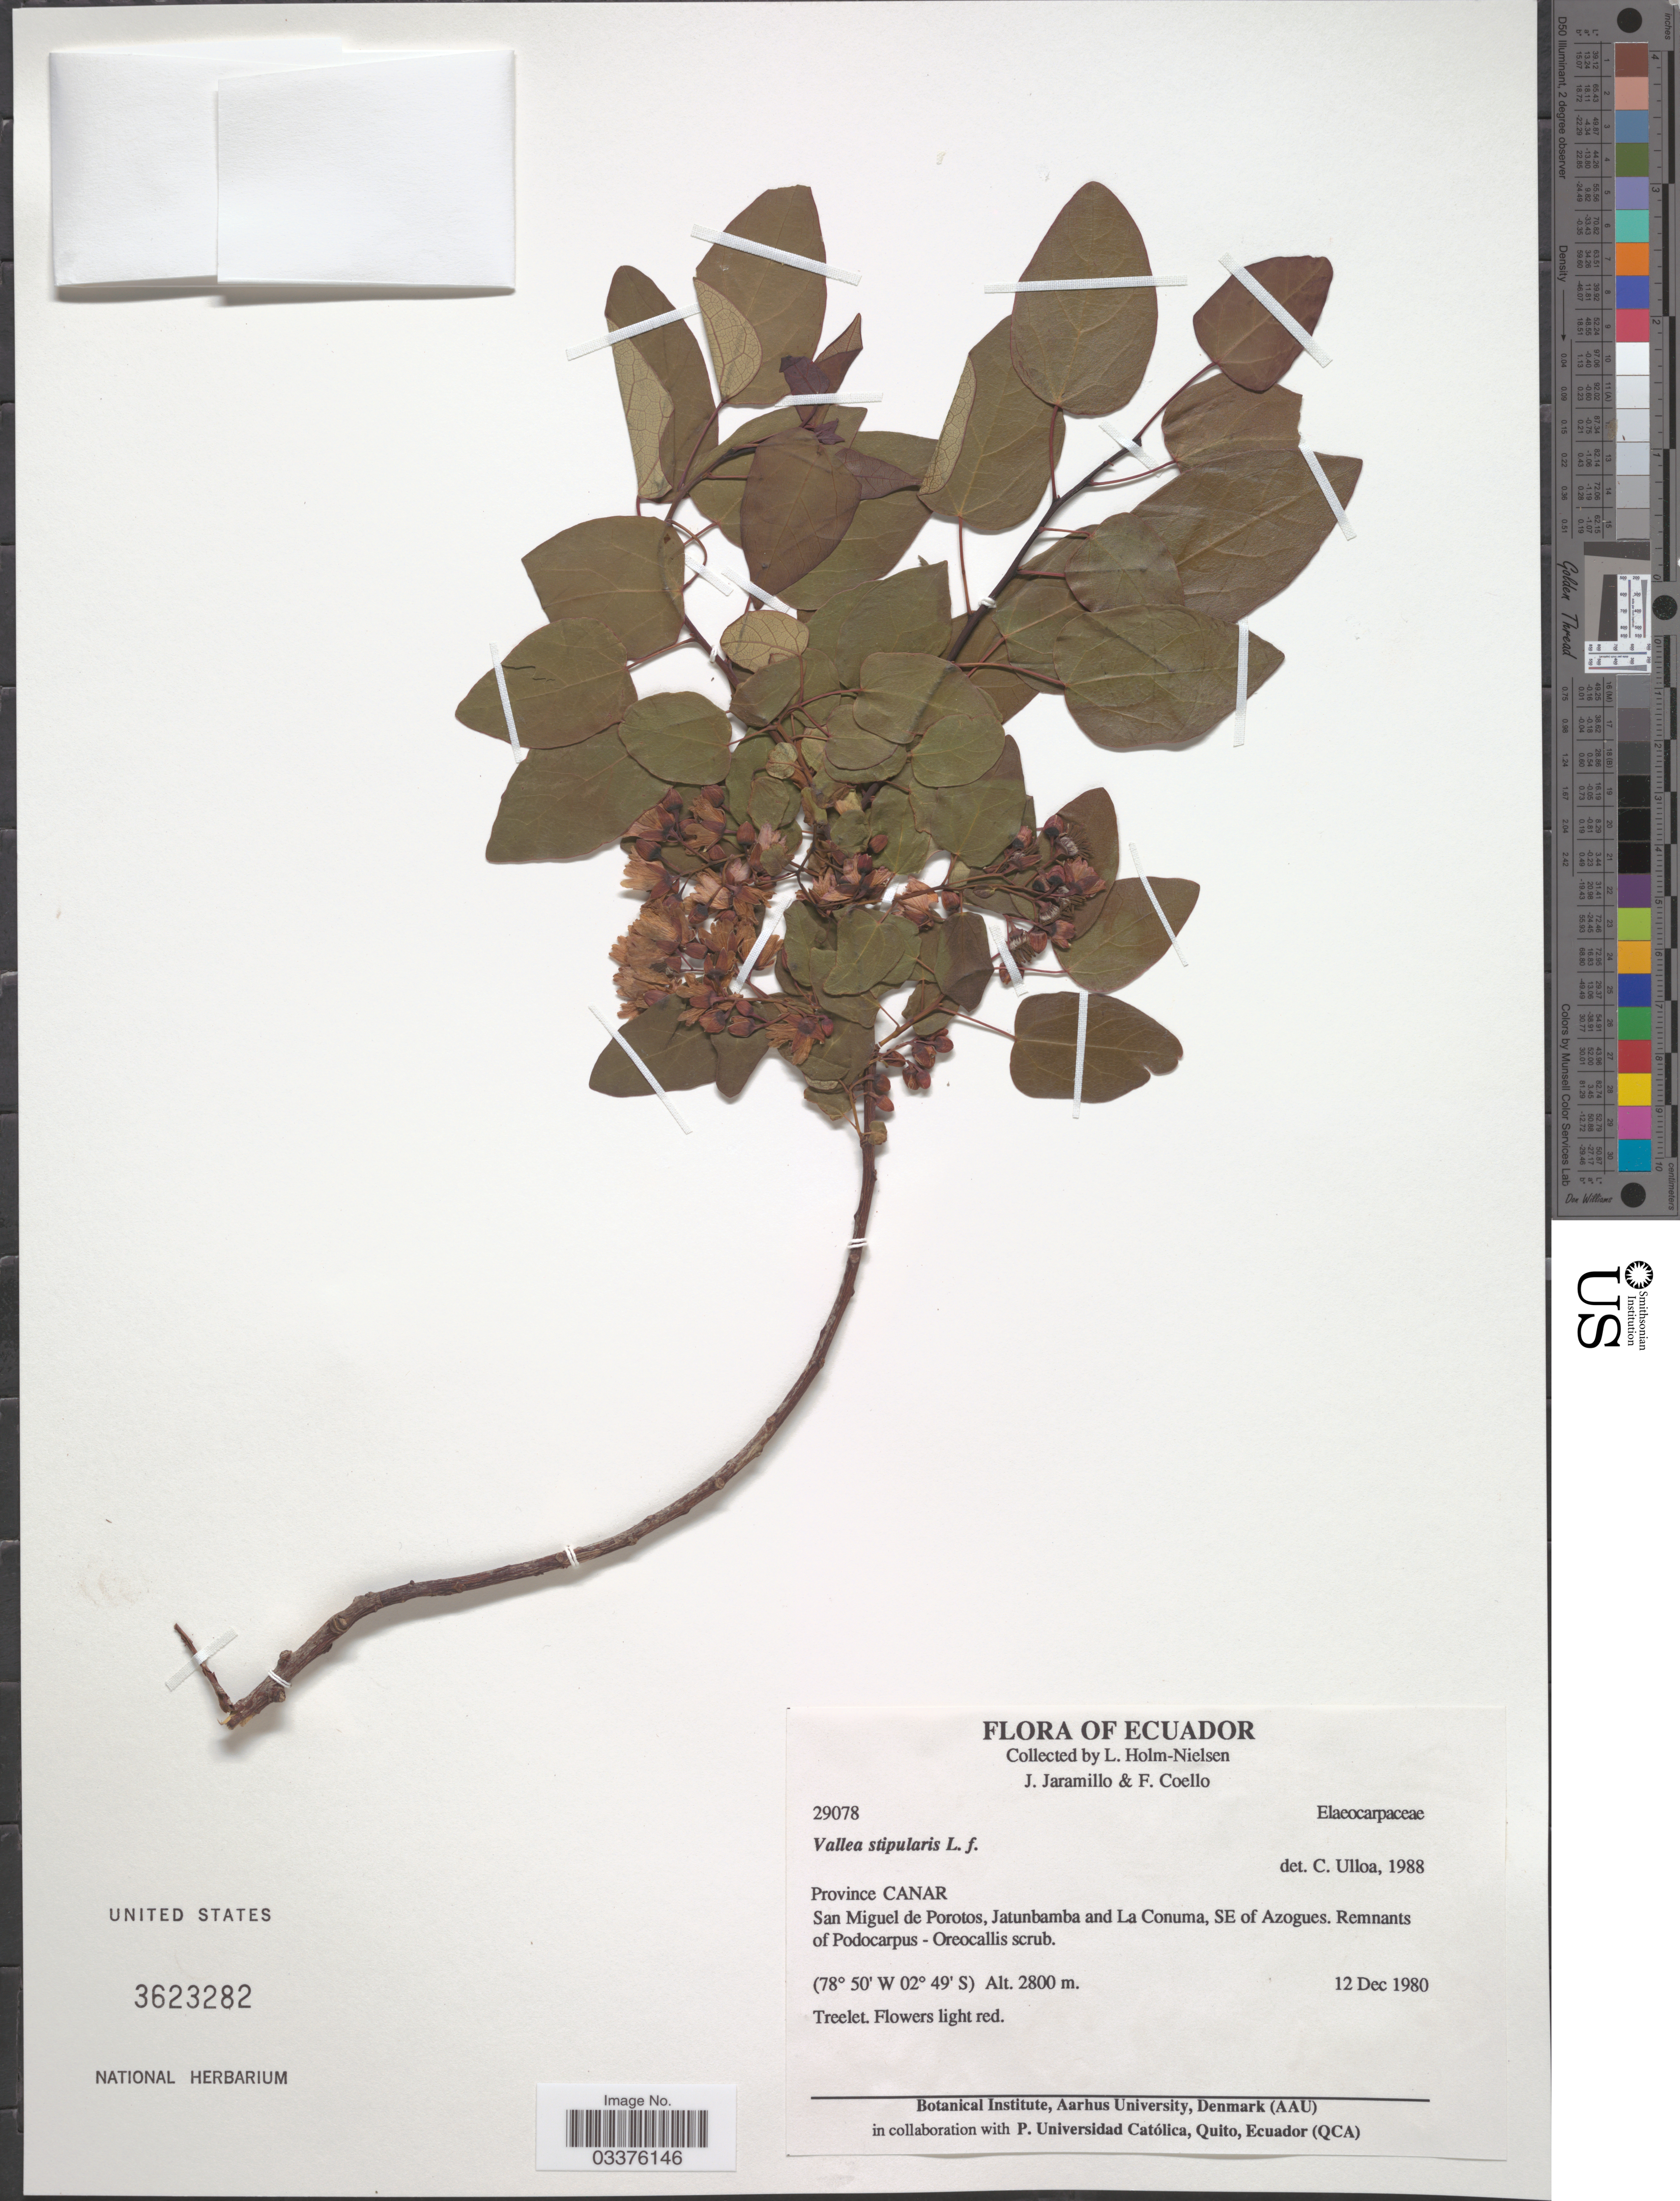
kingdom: Plantae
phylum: Tracheophyta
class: Magnoliopsida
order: Oxalidales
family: Elaeocarpaceae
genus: Vallea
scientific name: Vallea pubescens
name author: Kunth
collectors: L. Holm-Nielsen, J. Jaramillo & F. Coello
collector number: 29078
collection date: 1980-12-12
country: Ecuador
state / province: Cañar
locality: San Miguel de Porotos, Jatunbamba and La Conuma, SE of Azogues.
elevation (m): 2800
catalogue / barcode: US 3623282